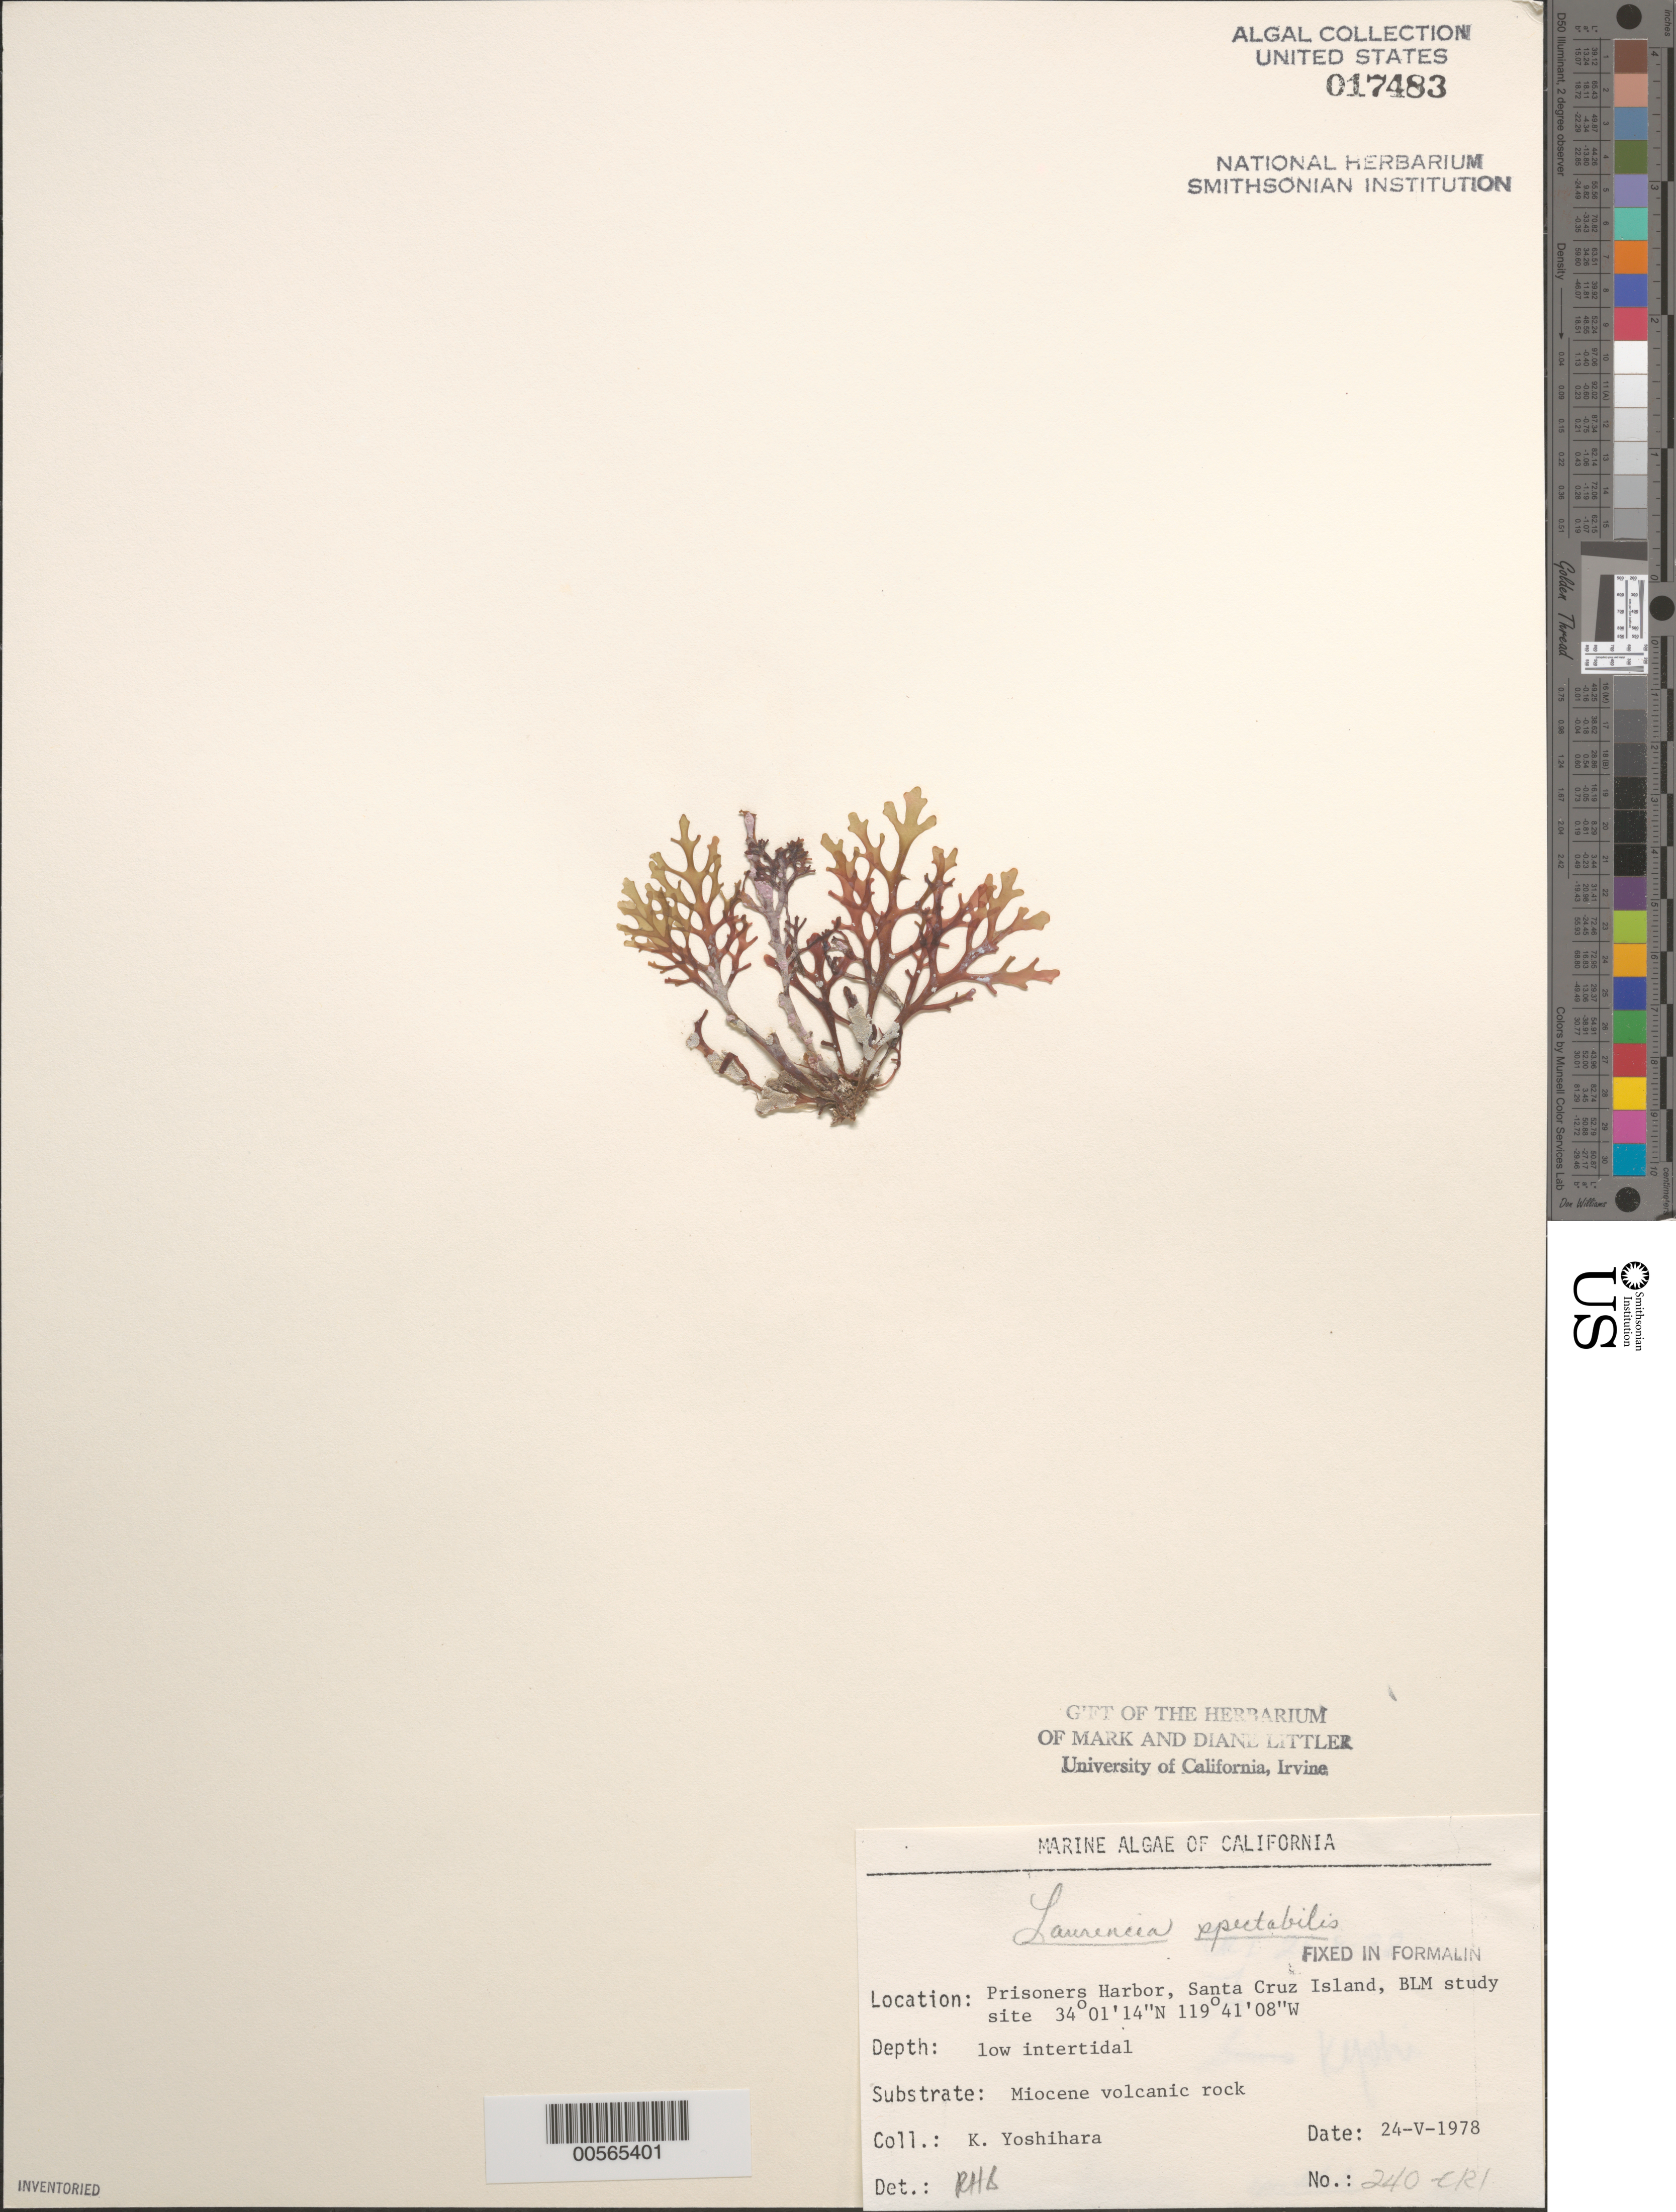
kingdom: Plantae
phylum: Rhodophyta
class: Florideophyceae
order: Ceramiales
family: Rhodomelaceae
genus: Osmundea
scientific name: Osmundea spectabilis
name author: (Postels & Rupr.) K.W. Nam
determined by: Algae name updating Project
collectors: K. Yoshihara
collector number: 240-cri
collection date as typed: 24 May 1978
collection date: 1978-05-24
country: United States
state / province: California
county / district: Santa Barbara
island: Santa Cruz Island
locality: Prisoners Harbor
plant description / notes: BLM-SOCALBIGHT Rocky Intertidal Survey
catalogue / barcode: US 17483